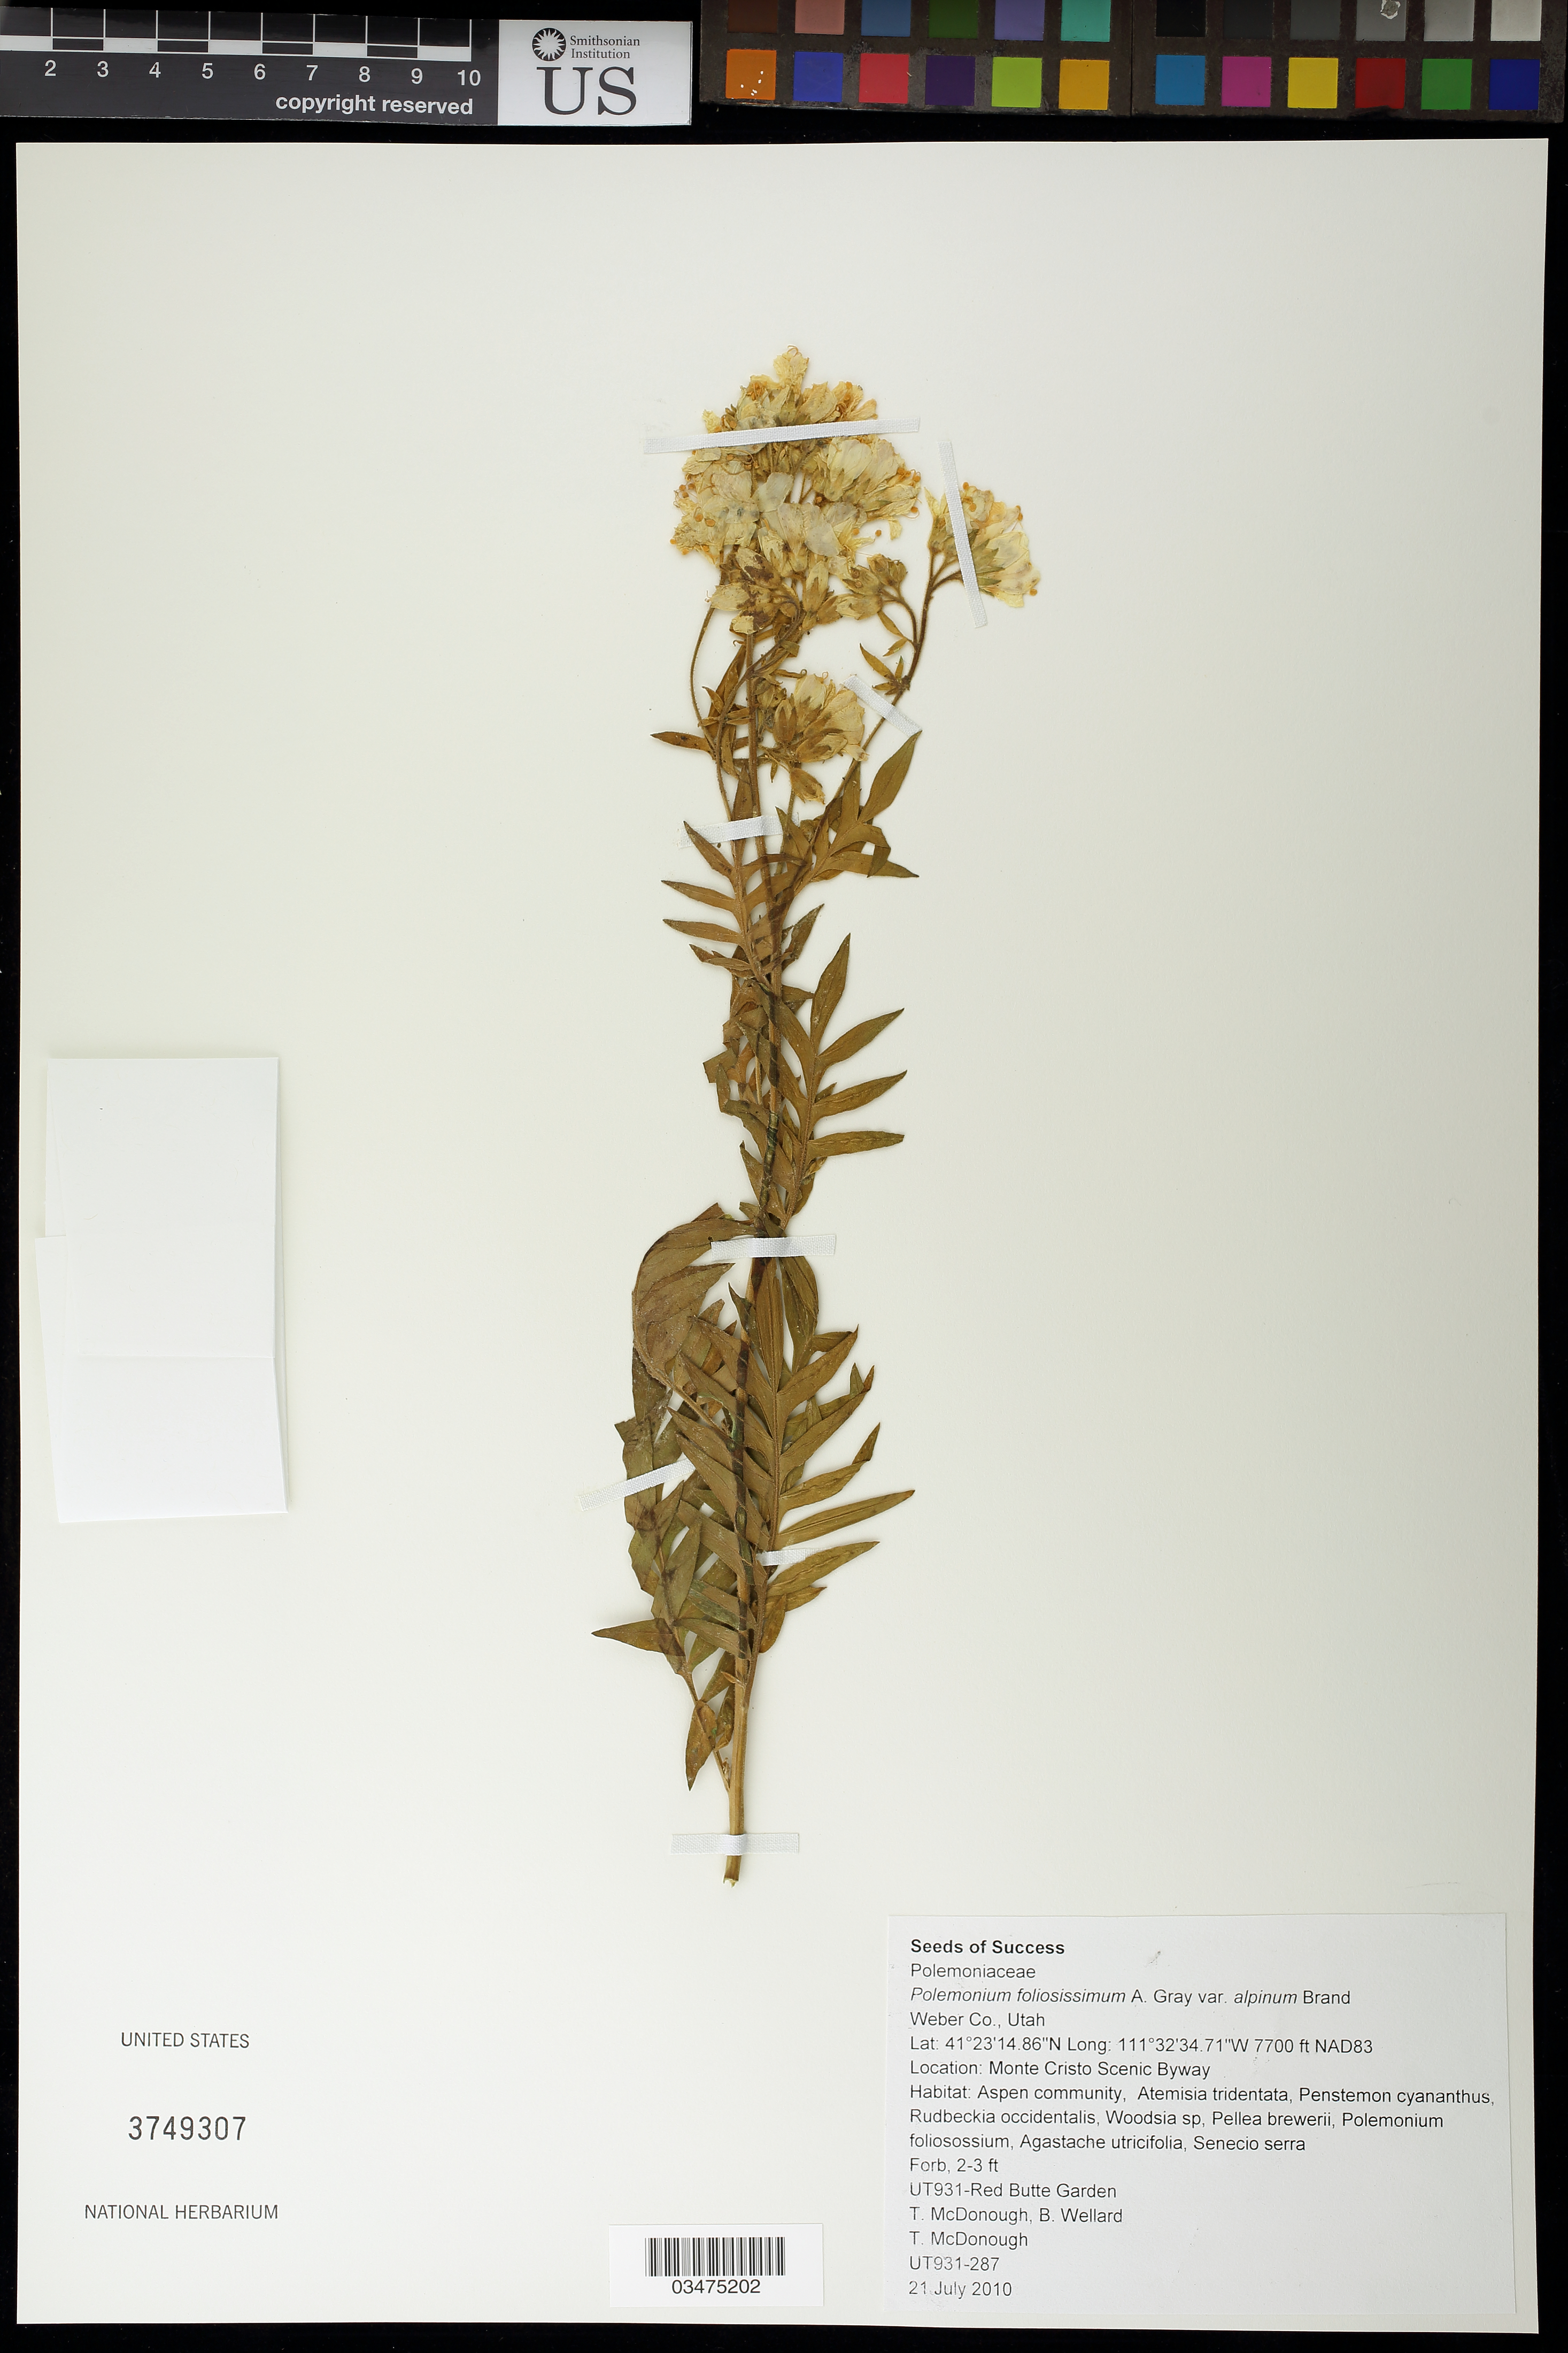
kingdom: Plantae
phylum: Tracheophyta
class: Magnoliopsida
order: Ericales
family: Polemoniaceae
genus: Polemonium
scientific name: Polemonium foliosissimum var. alpinum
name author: Brand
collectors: T. McDonough & B. Wellard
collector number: UT931-287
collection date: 2010-07-21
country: United States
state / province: Utah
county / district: Weber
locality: Monte Cristo Scenic Byway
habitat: Aspen community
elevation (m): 2347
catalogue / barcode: US 3749307